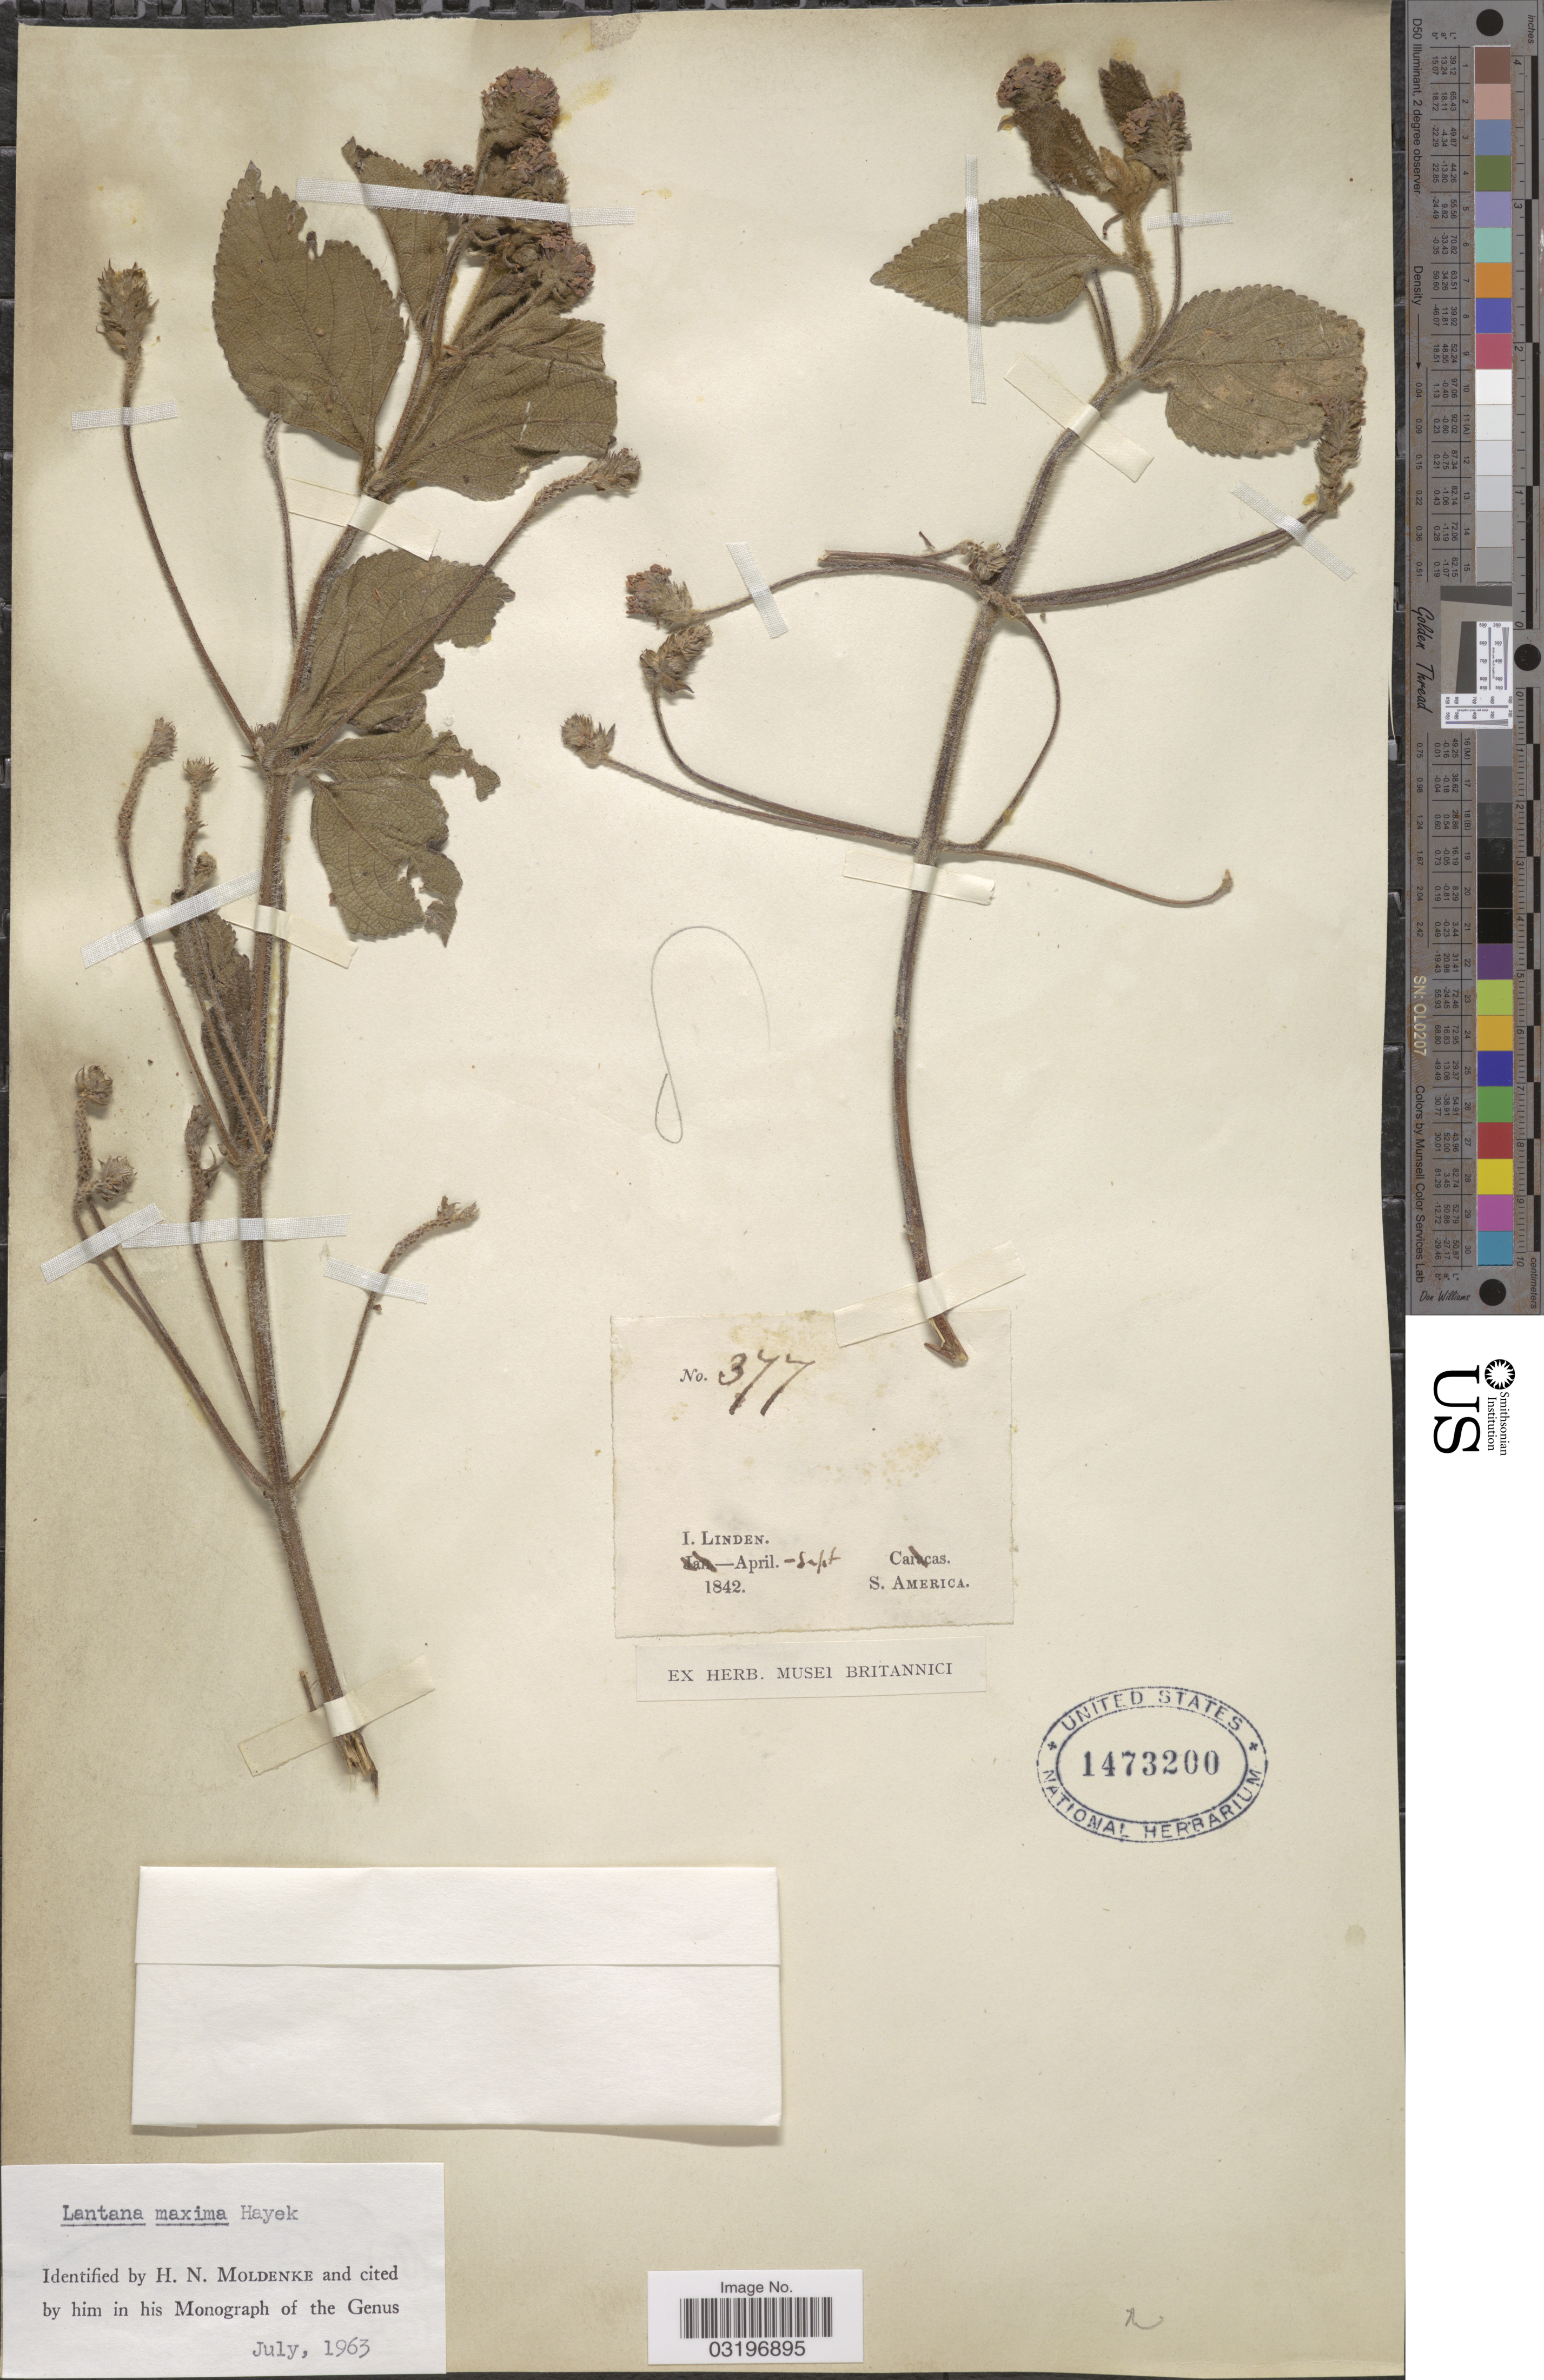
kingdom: Plantae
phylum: Tracheophyta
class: Magnoliopsida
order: Lamiales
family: Verbenaceae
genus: Lantana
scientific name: Lantana maxima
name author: Hayek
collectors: I. Linden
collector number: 377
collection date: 1842-04/1842-09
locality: S. America.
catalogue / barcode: US 1473200